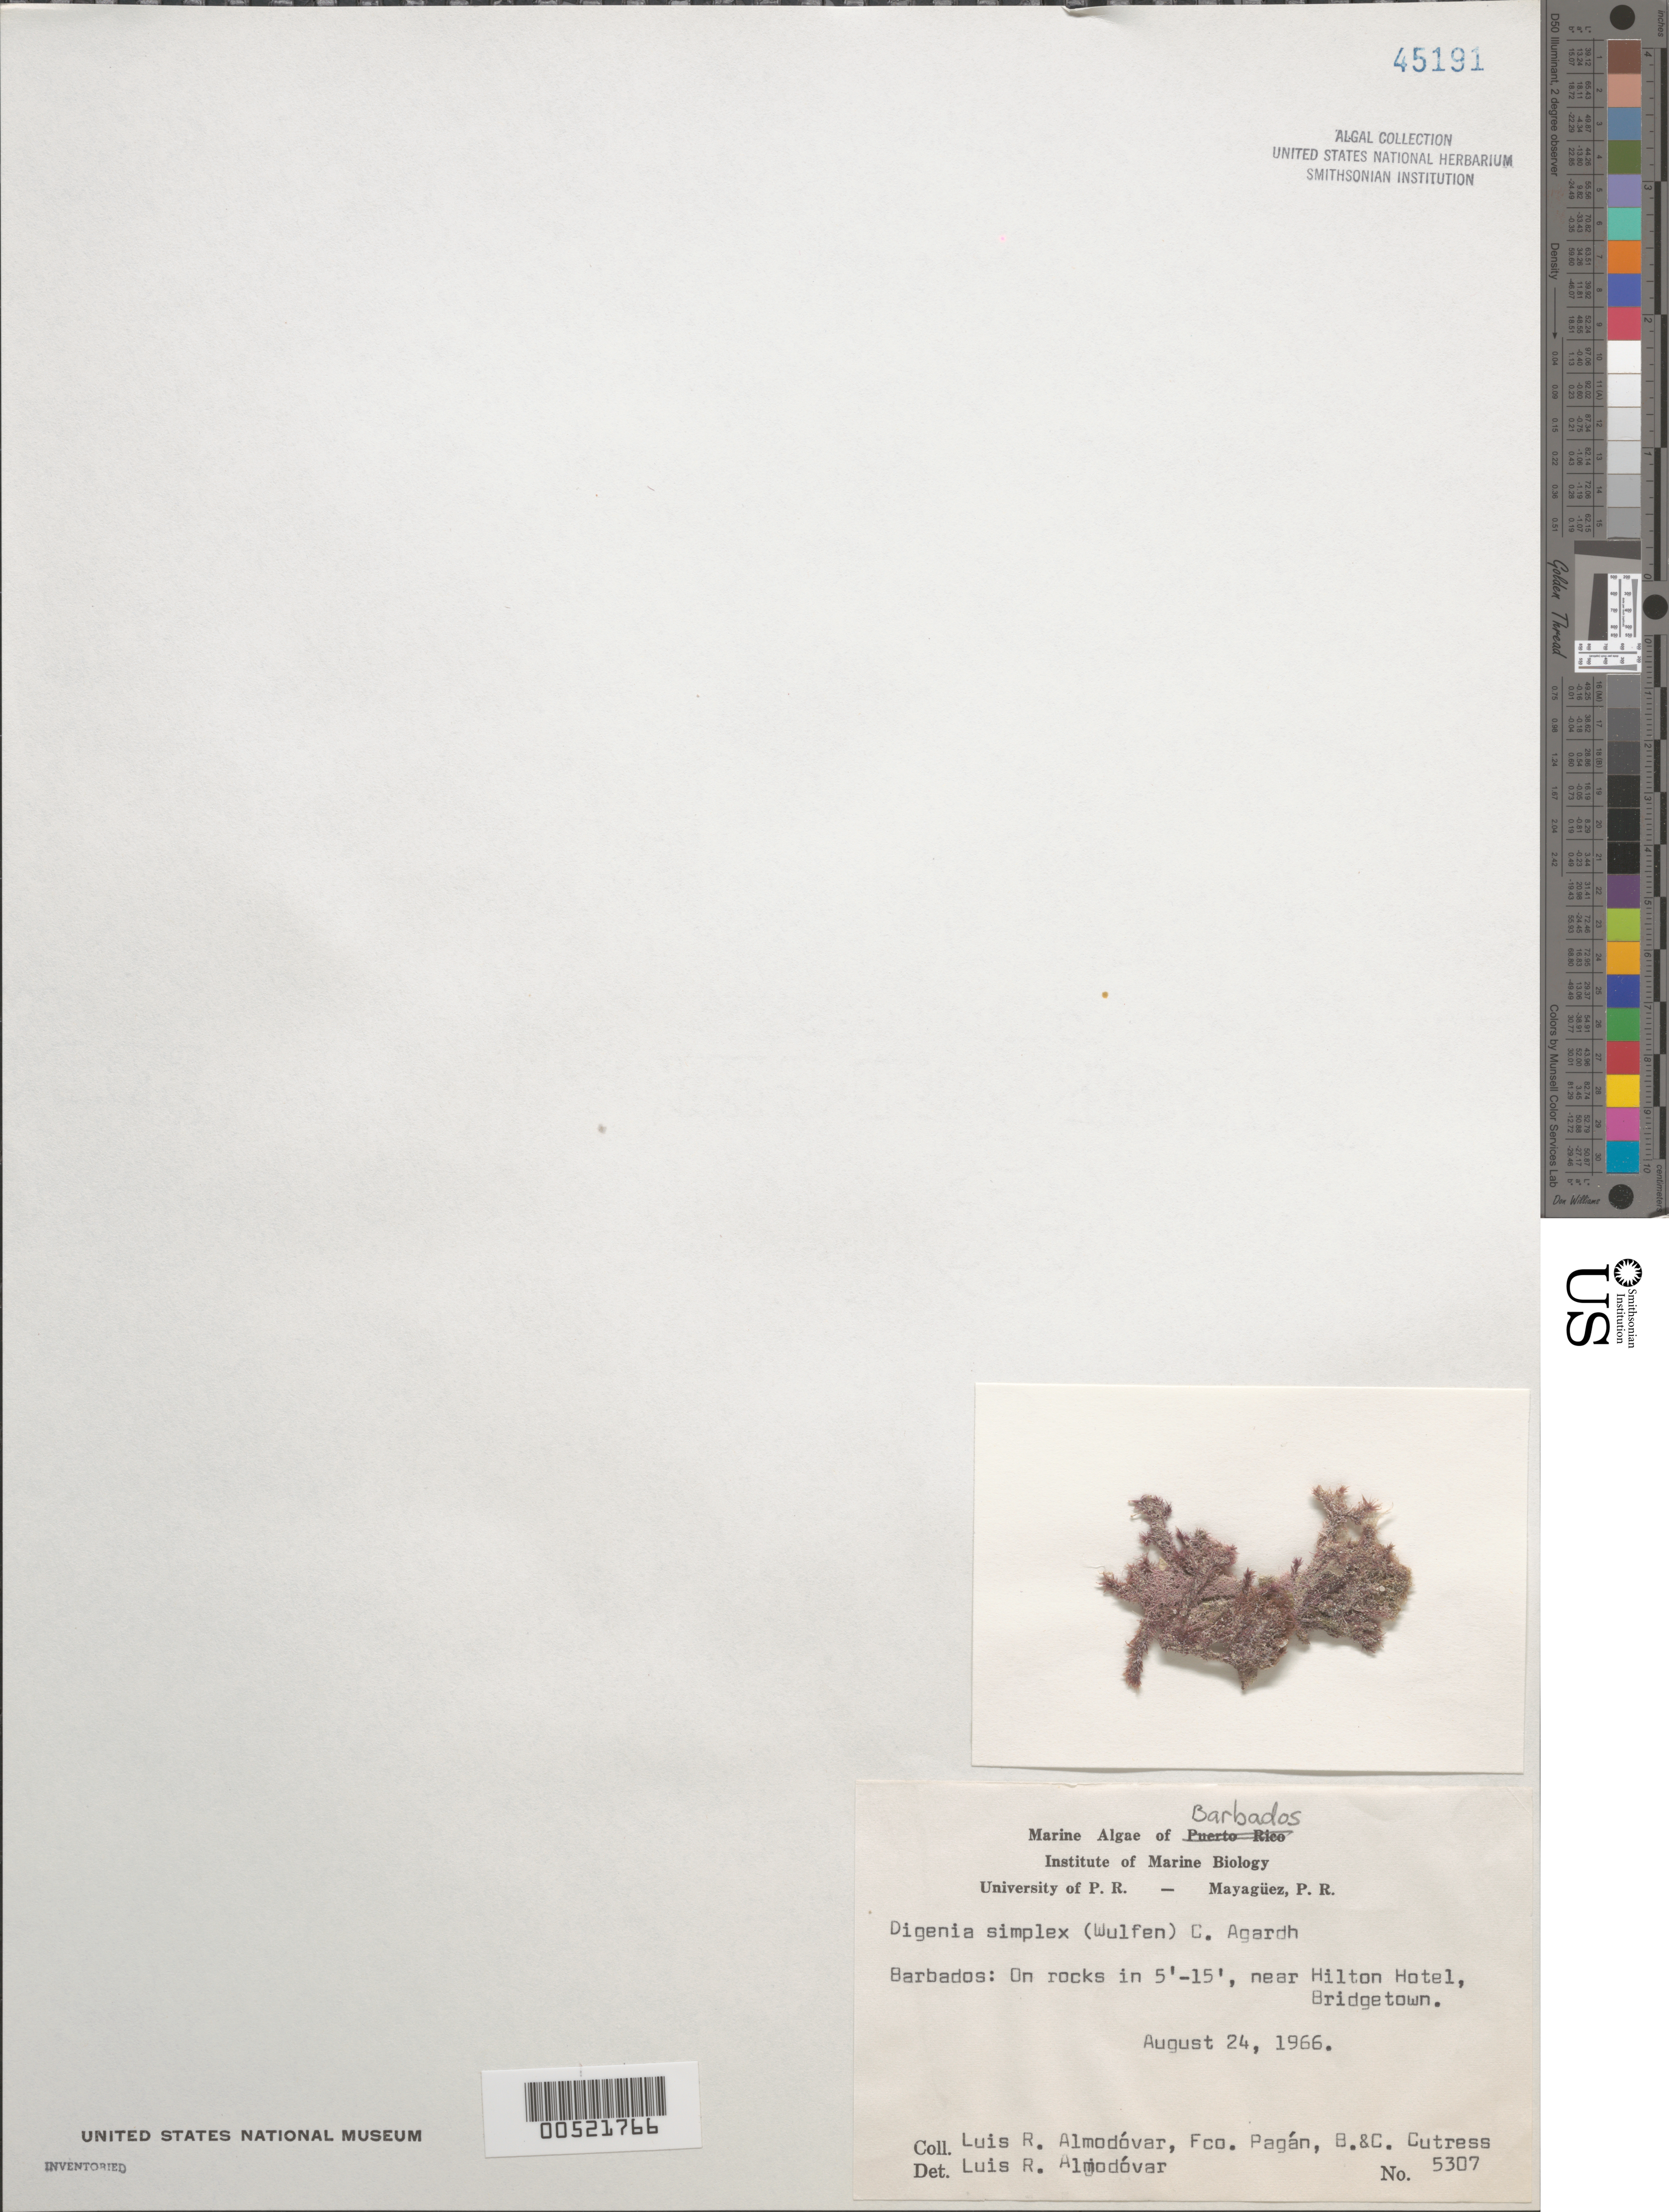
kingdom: Plantae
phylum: Rhodophyta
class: Florideophyceae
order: Ceramiales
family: Rhodomelaceae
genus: Digenea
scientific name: Digenea simplex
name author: (Wulfen) C. Agardh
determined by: Almodovar, L. R.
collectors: L. Almodovar, F. Pagan, B. Cutress & C. Cutress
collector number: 5307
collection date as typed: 24 Aug 1966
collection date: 1966-08-24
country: Barbados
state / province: Saint Michael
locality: Bridgetown, near Hilton Hotel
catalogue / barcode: US 45191